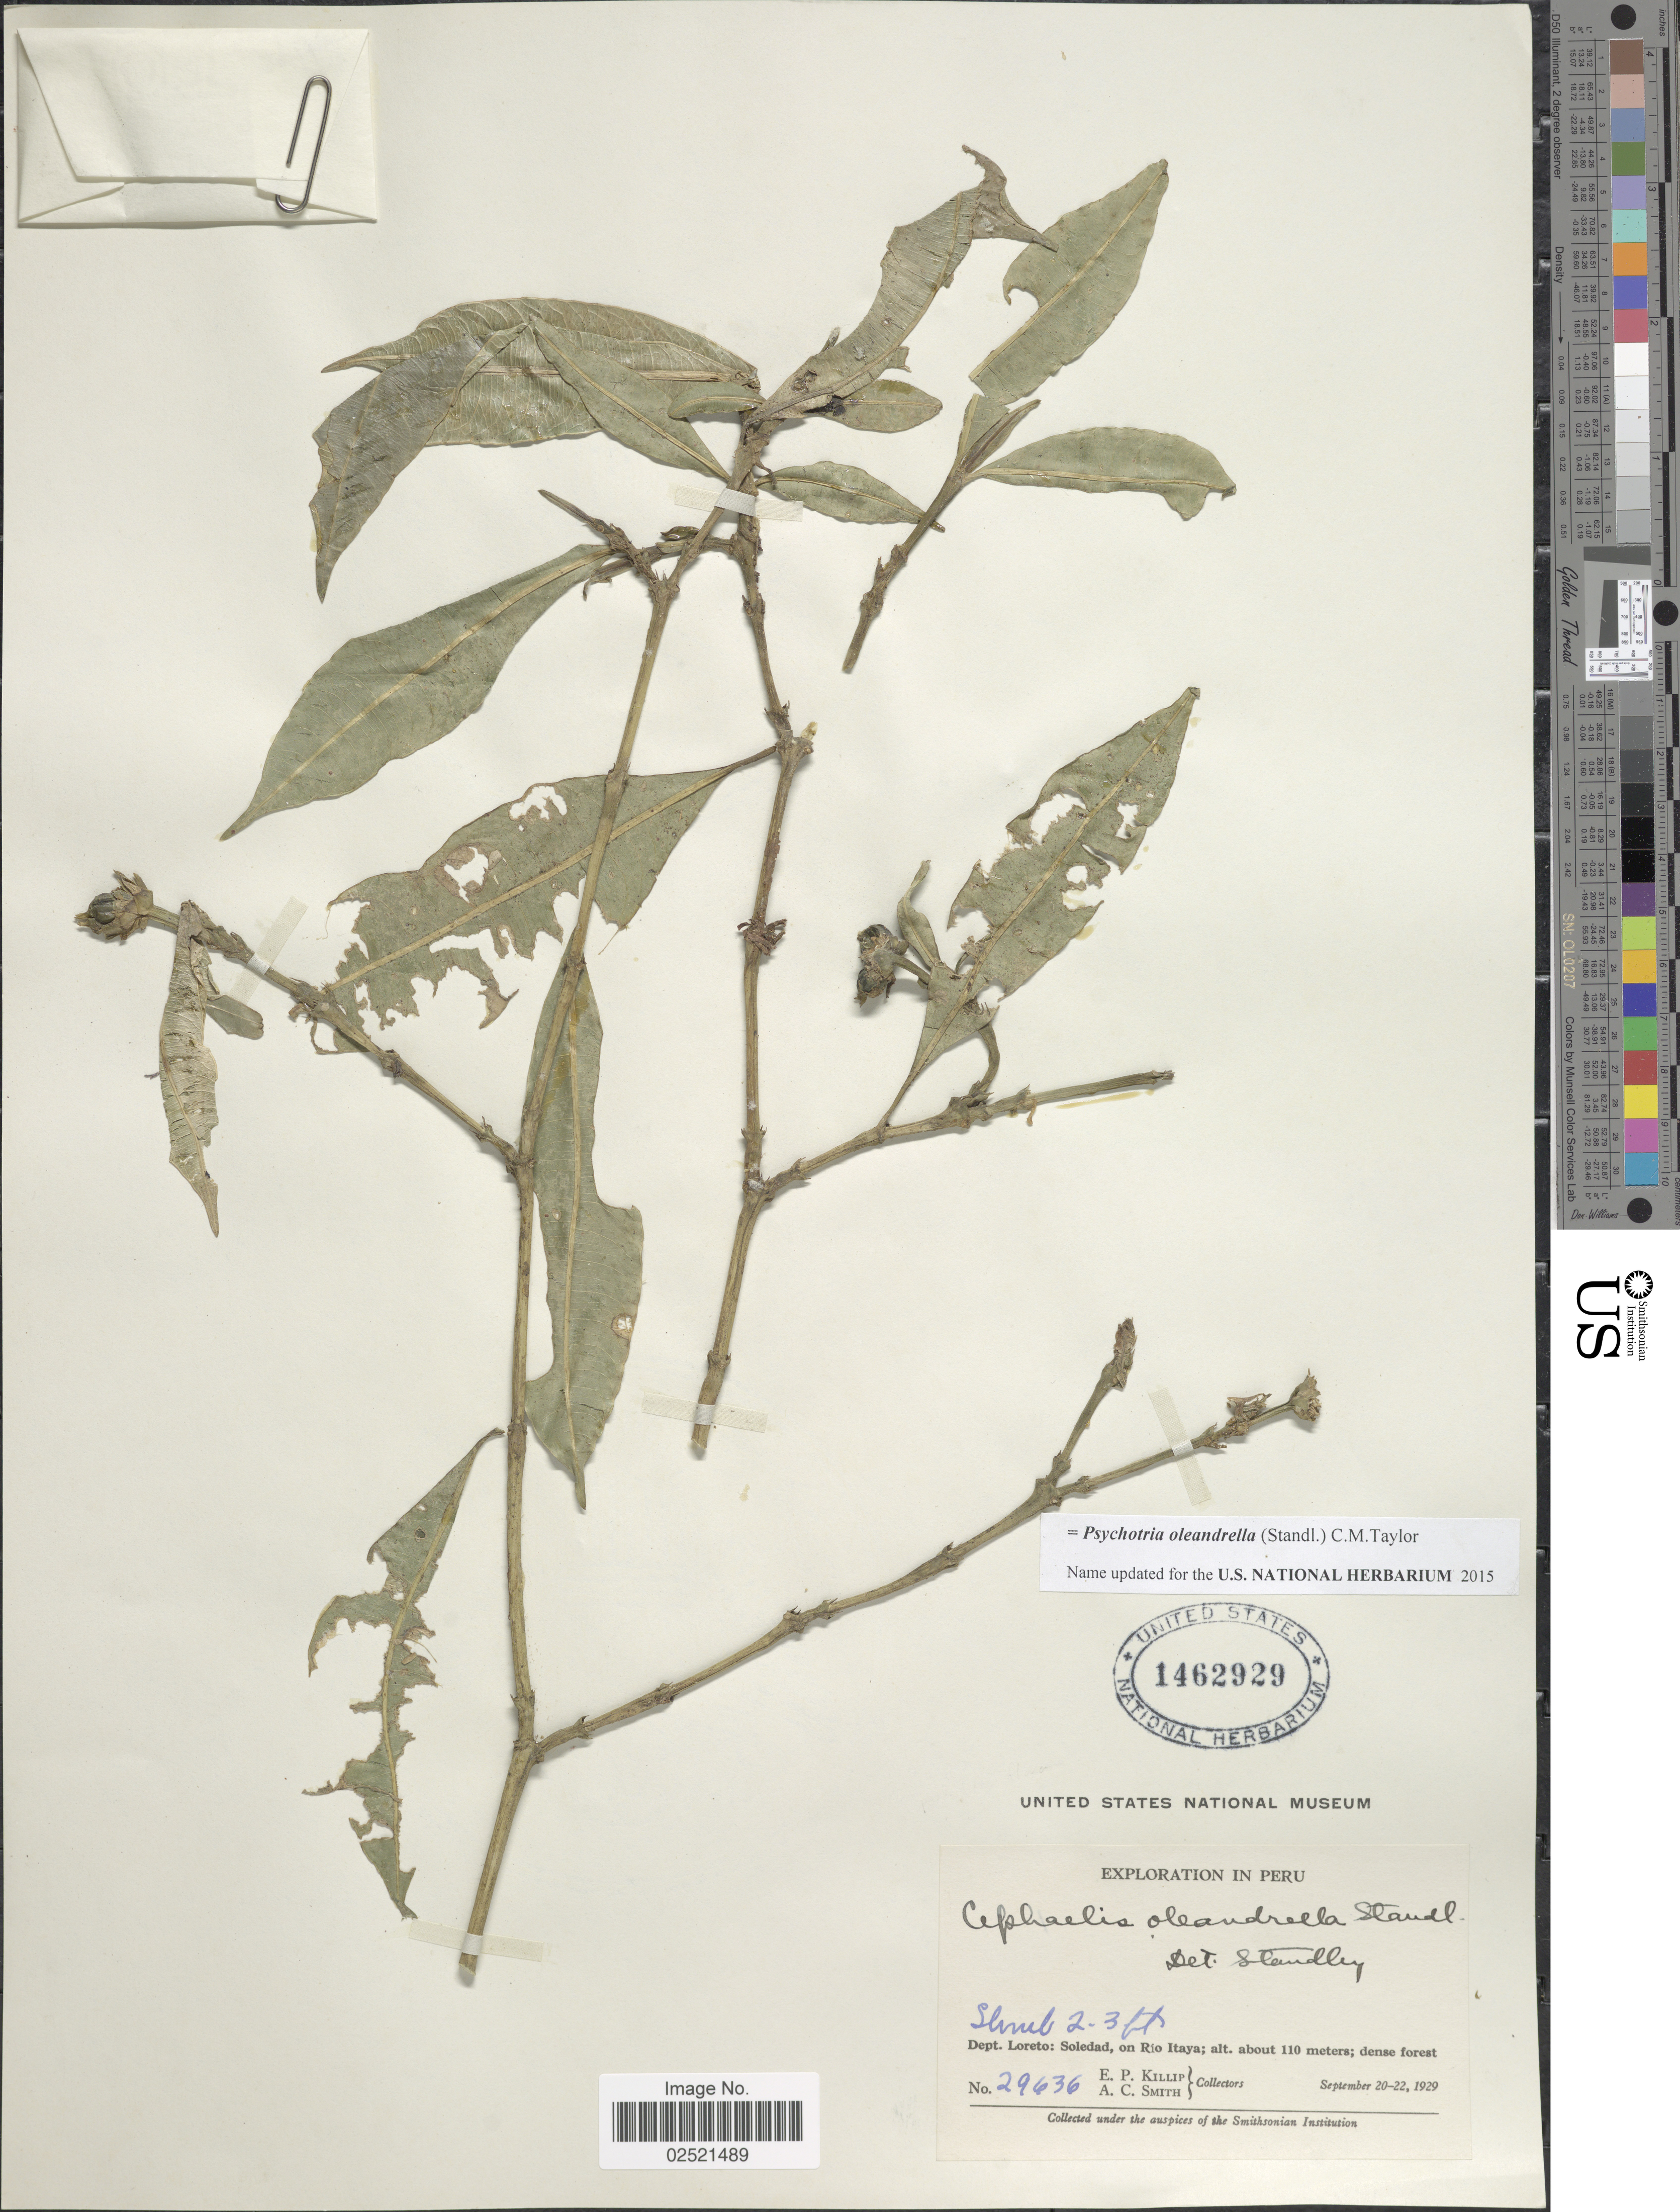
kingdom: Plantae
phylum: Tracheophyta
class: Magnoliopsida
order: Gentianales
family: Rubiaceae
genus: Psychotria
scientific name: Psychotria oleandrella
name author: (Standl.) C.M. Taylor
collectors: E. P. Killip & A. C. Smith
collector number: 29636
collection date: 1929-09-20/1929-09-22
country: Peru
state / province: Loreto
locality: Soledad, on Rio Itaya.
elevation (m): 110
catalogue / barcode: US 1462929